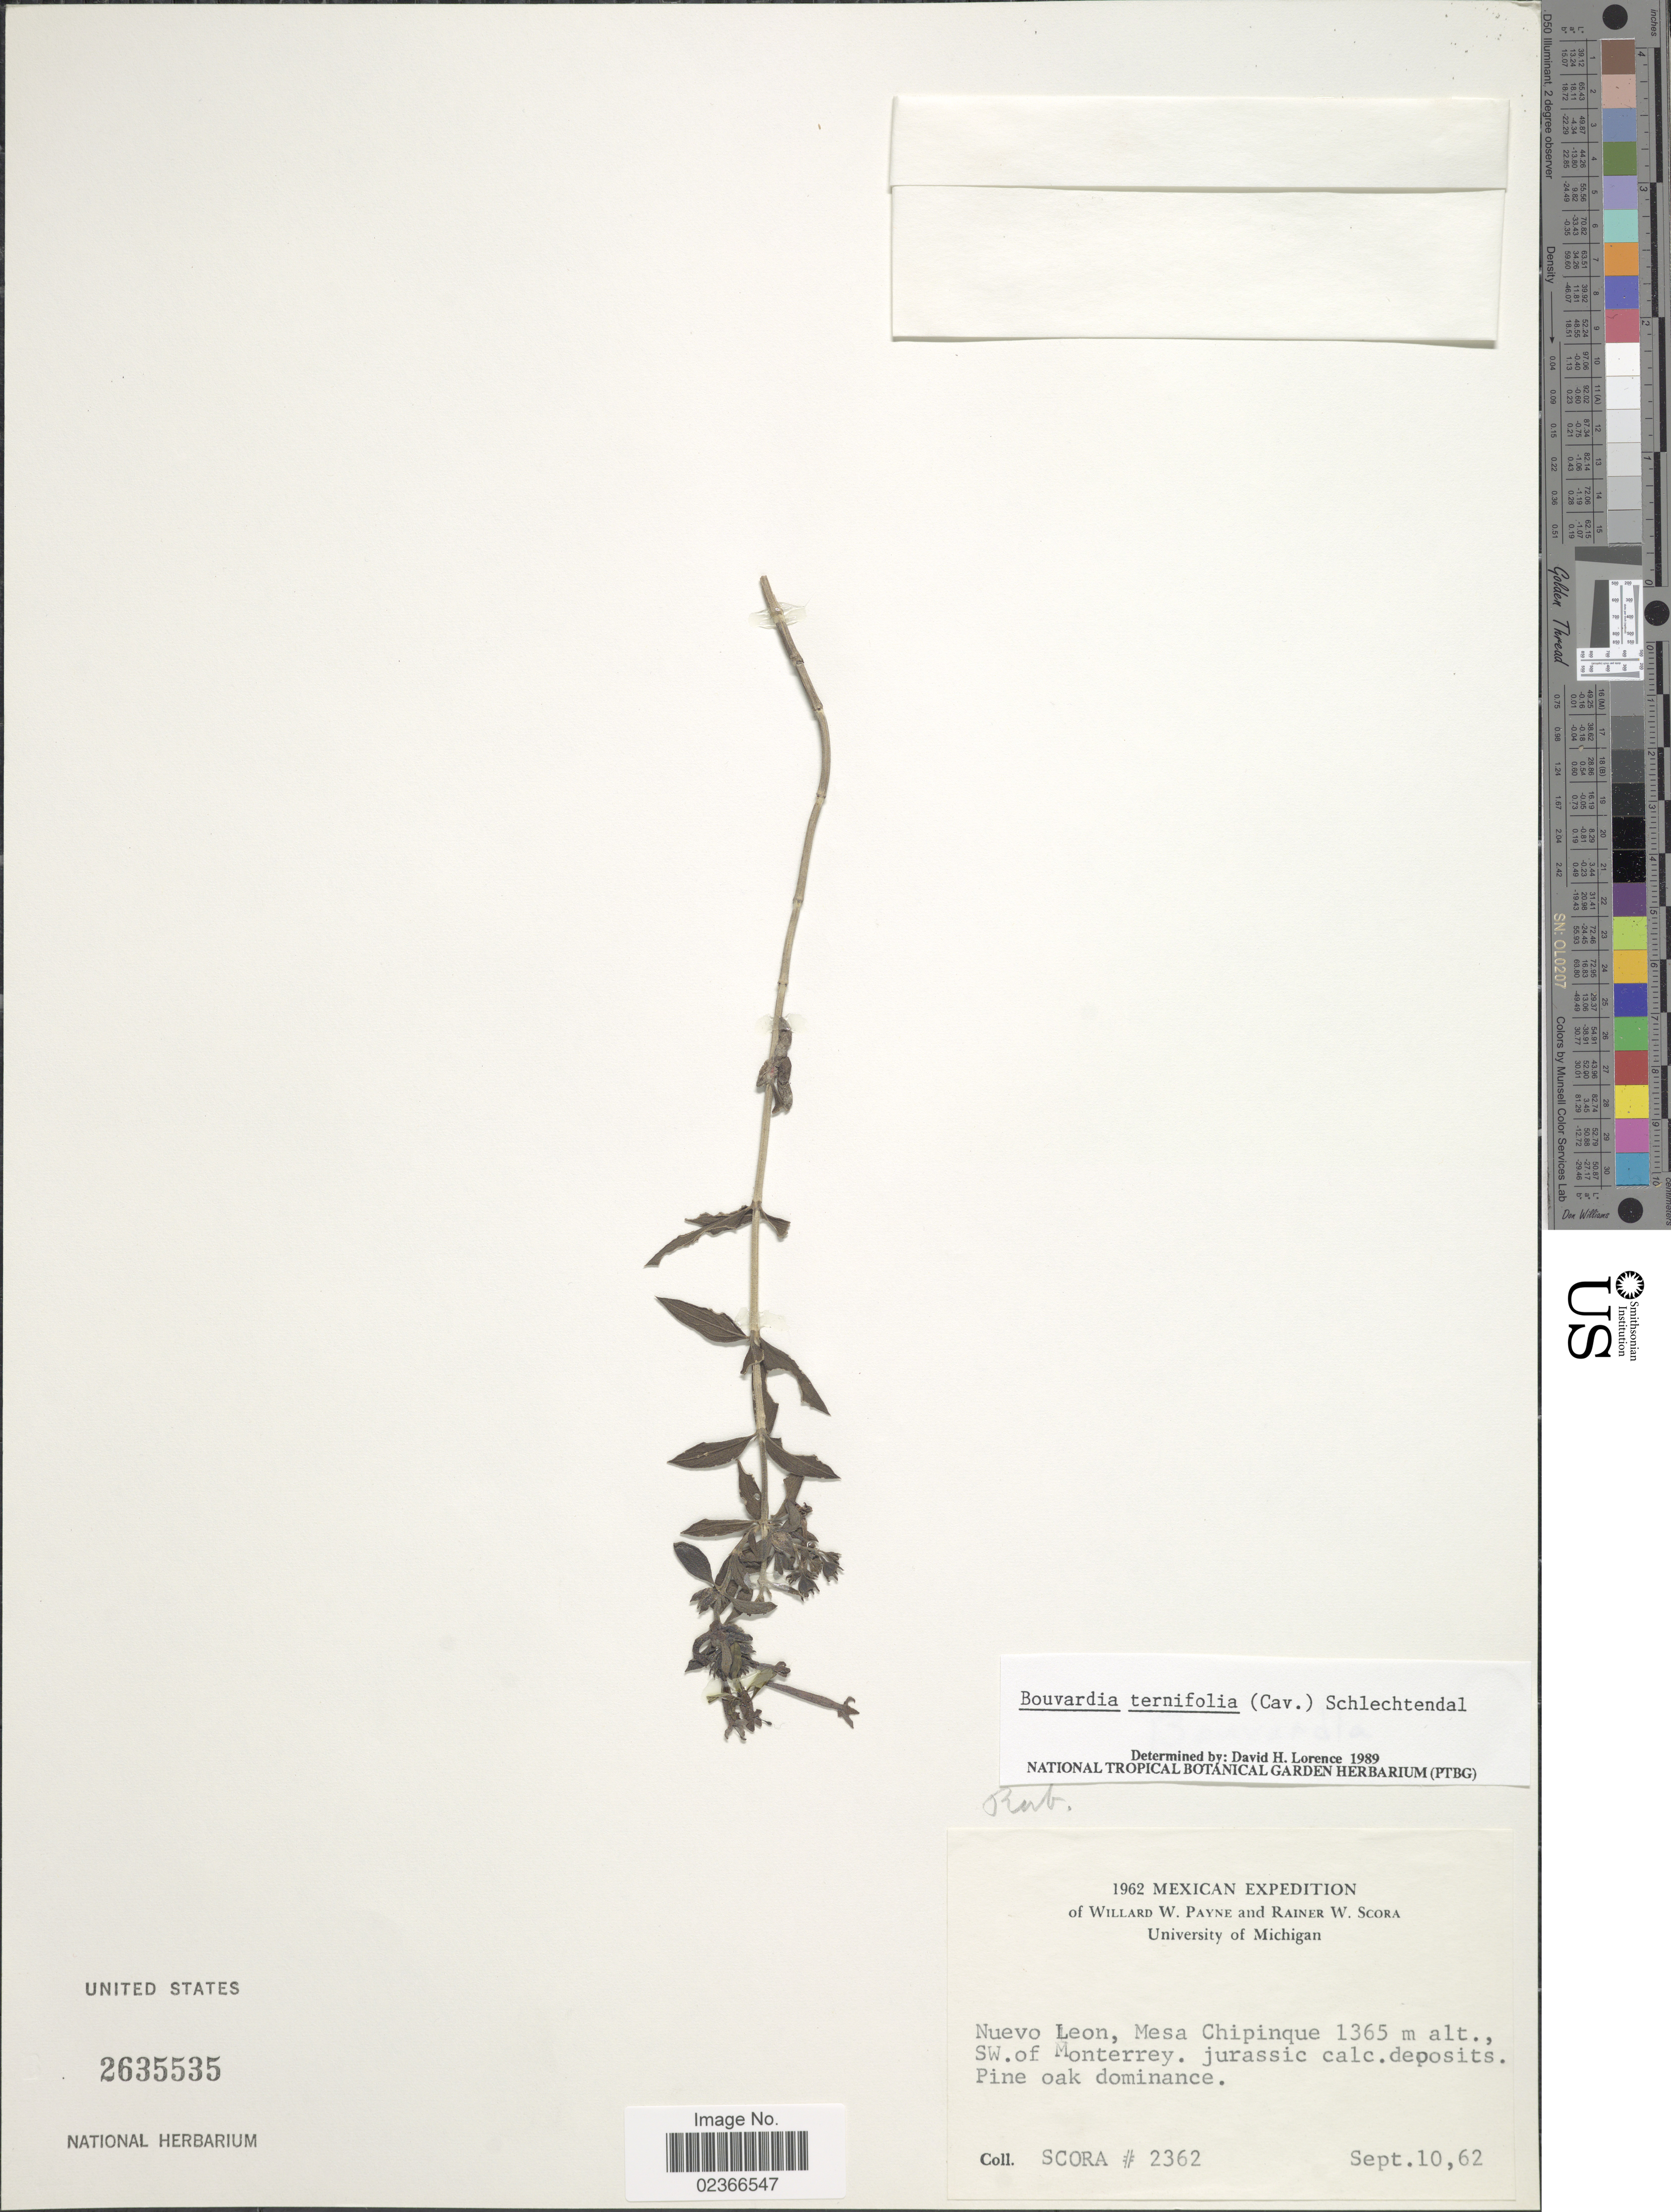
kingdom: Plantae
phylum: Tracheophyta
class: Magnoliopsida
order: Gentianales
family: Rubiaceae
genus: Bouvardia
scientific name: Bouvardia ternifolia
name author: (Cav.) Schltdl.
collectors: R. Scora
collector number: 2362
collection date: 1962-09-10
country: Mexico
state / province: Nuevo León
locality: Mesa Chipinque, SW. of Monterrey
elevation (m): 1365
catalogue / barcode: US 2635535